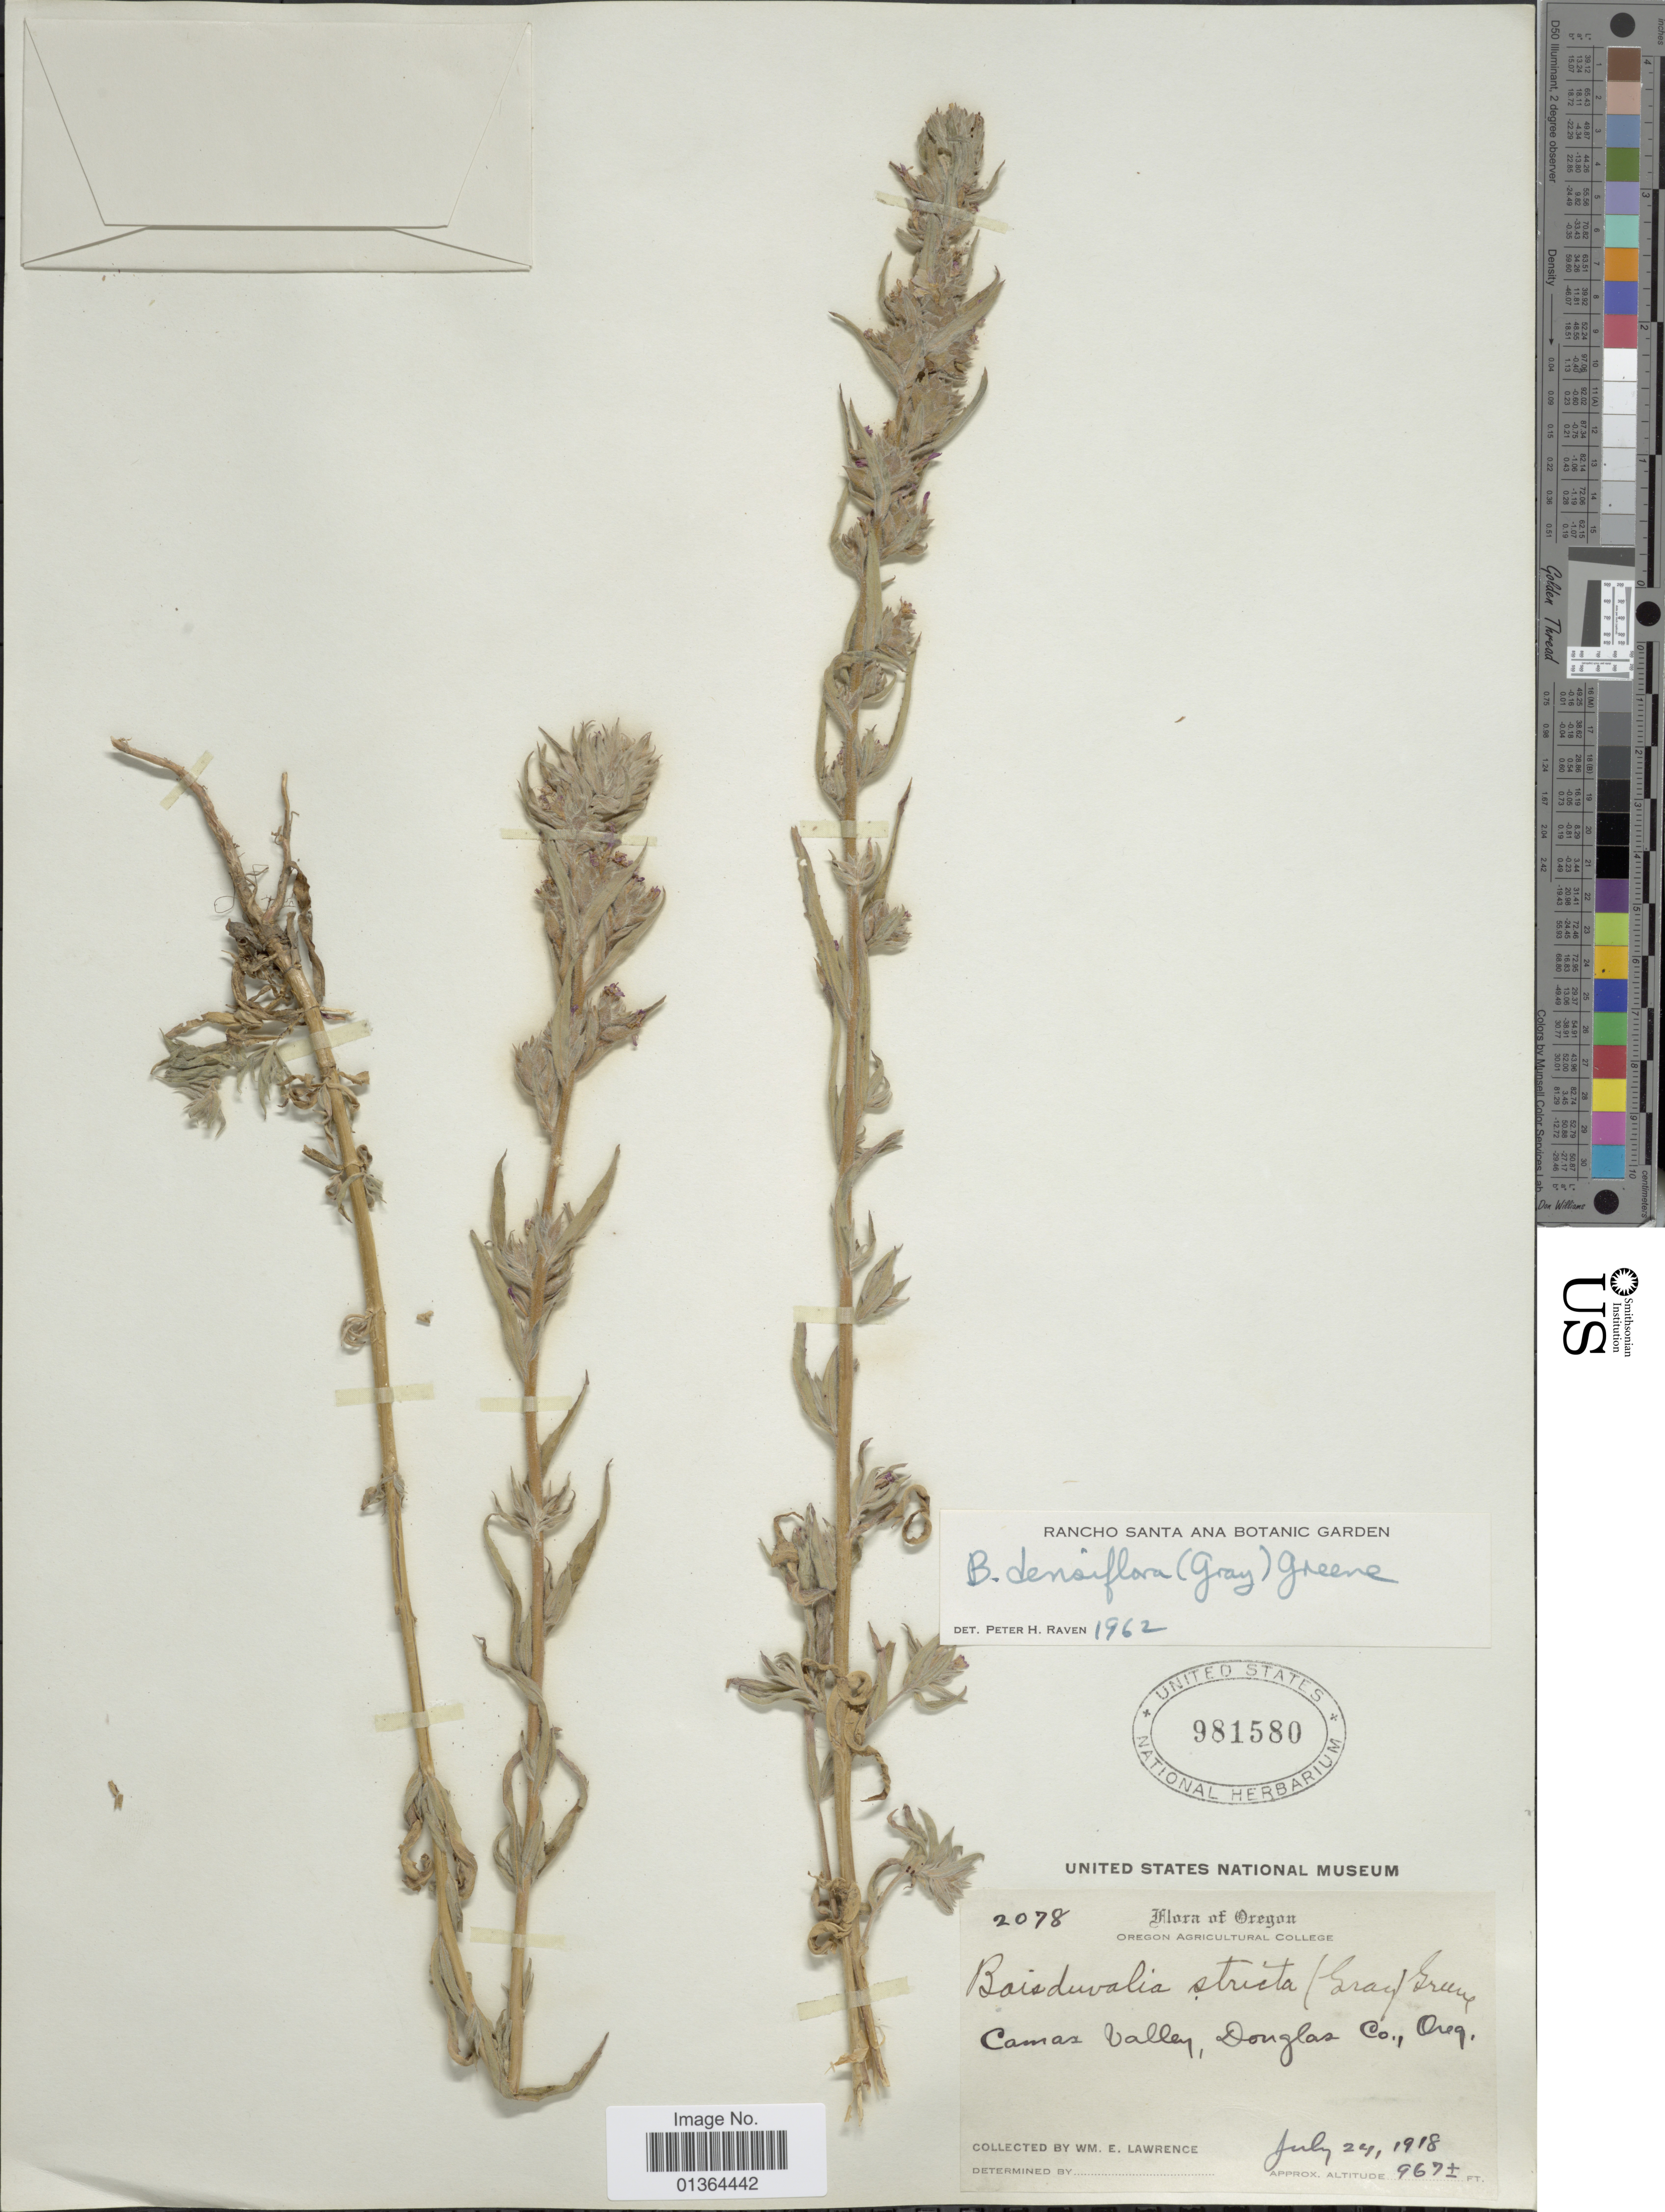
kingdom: Plantae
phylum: Tracheophyta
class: Magnoliopsida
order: Myrtales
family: Onagraceae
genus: Epilobium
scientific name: Epilobium densiflorum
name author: (Lindl.) Hoch & P.H. Raven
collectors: W. Lawrence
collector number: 2078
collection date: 1918-07-24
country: United States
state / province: Oregon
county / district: Douglas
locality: Camas valley, Douglas Co.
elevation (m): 295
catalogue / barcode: US 981580